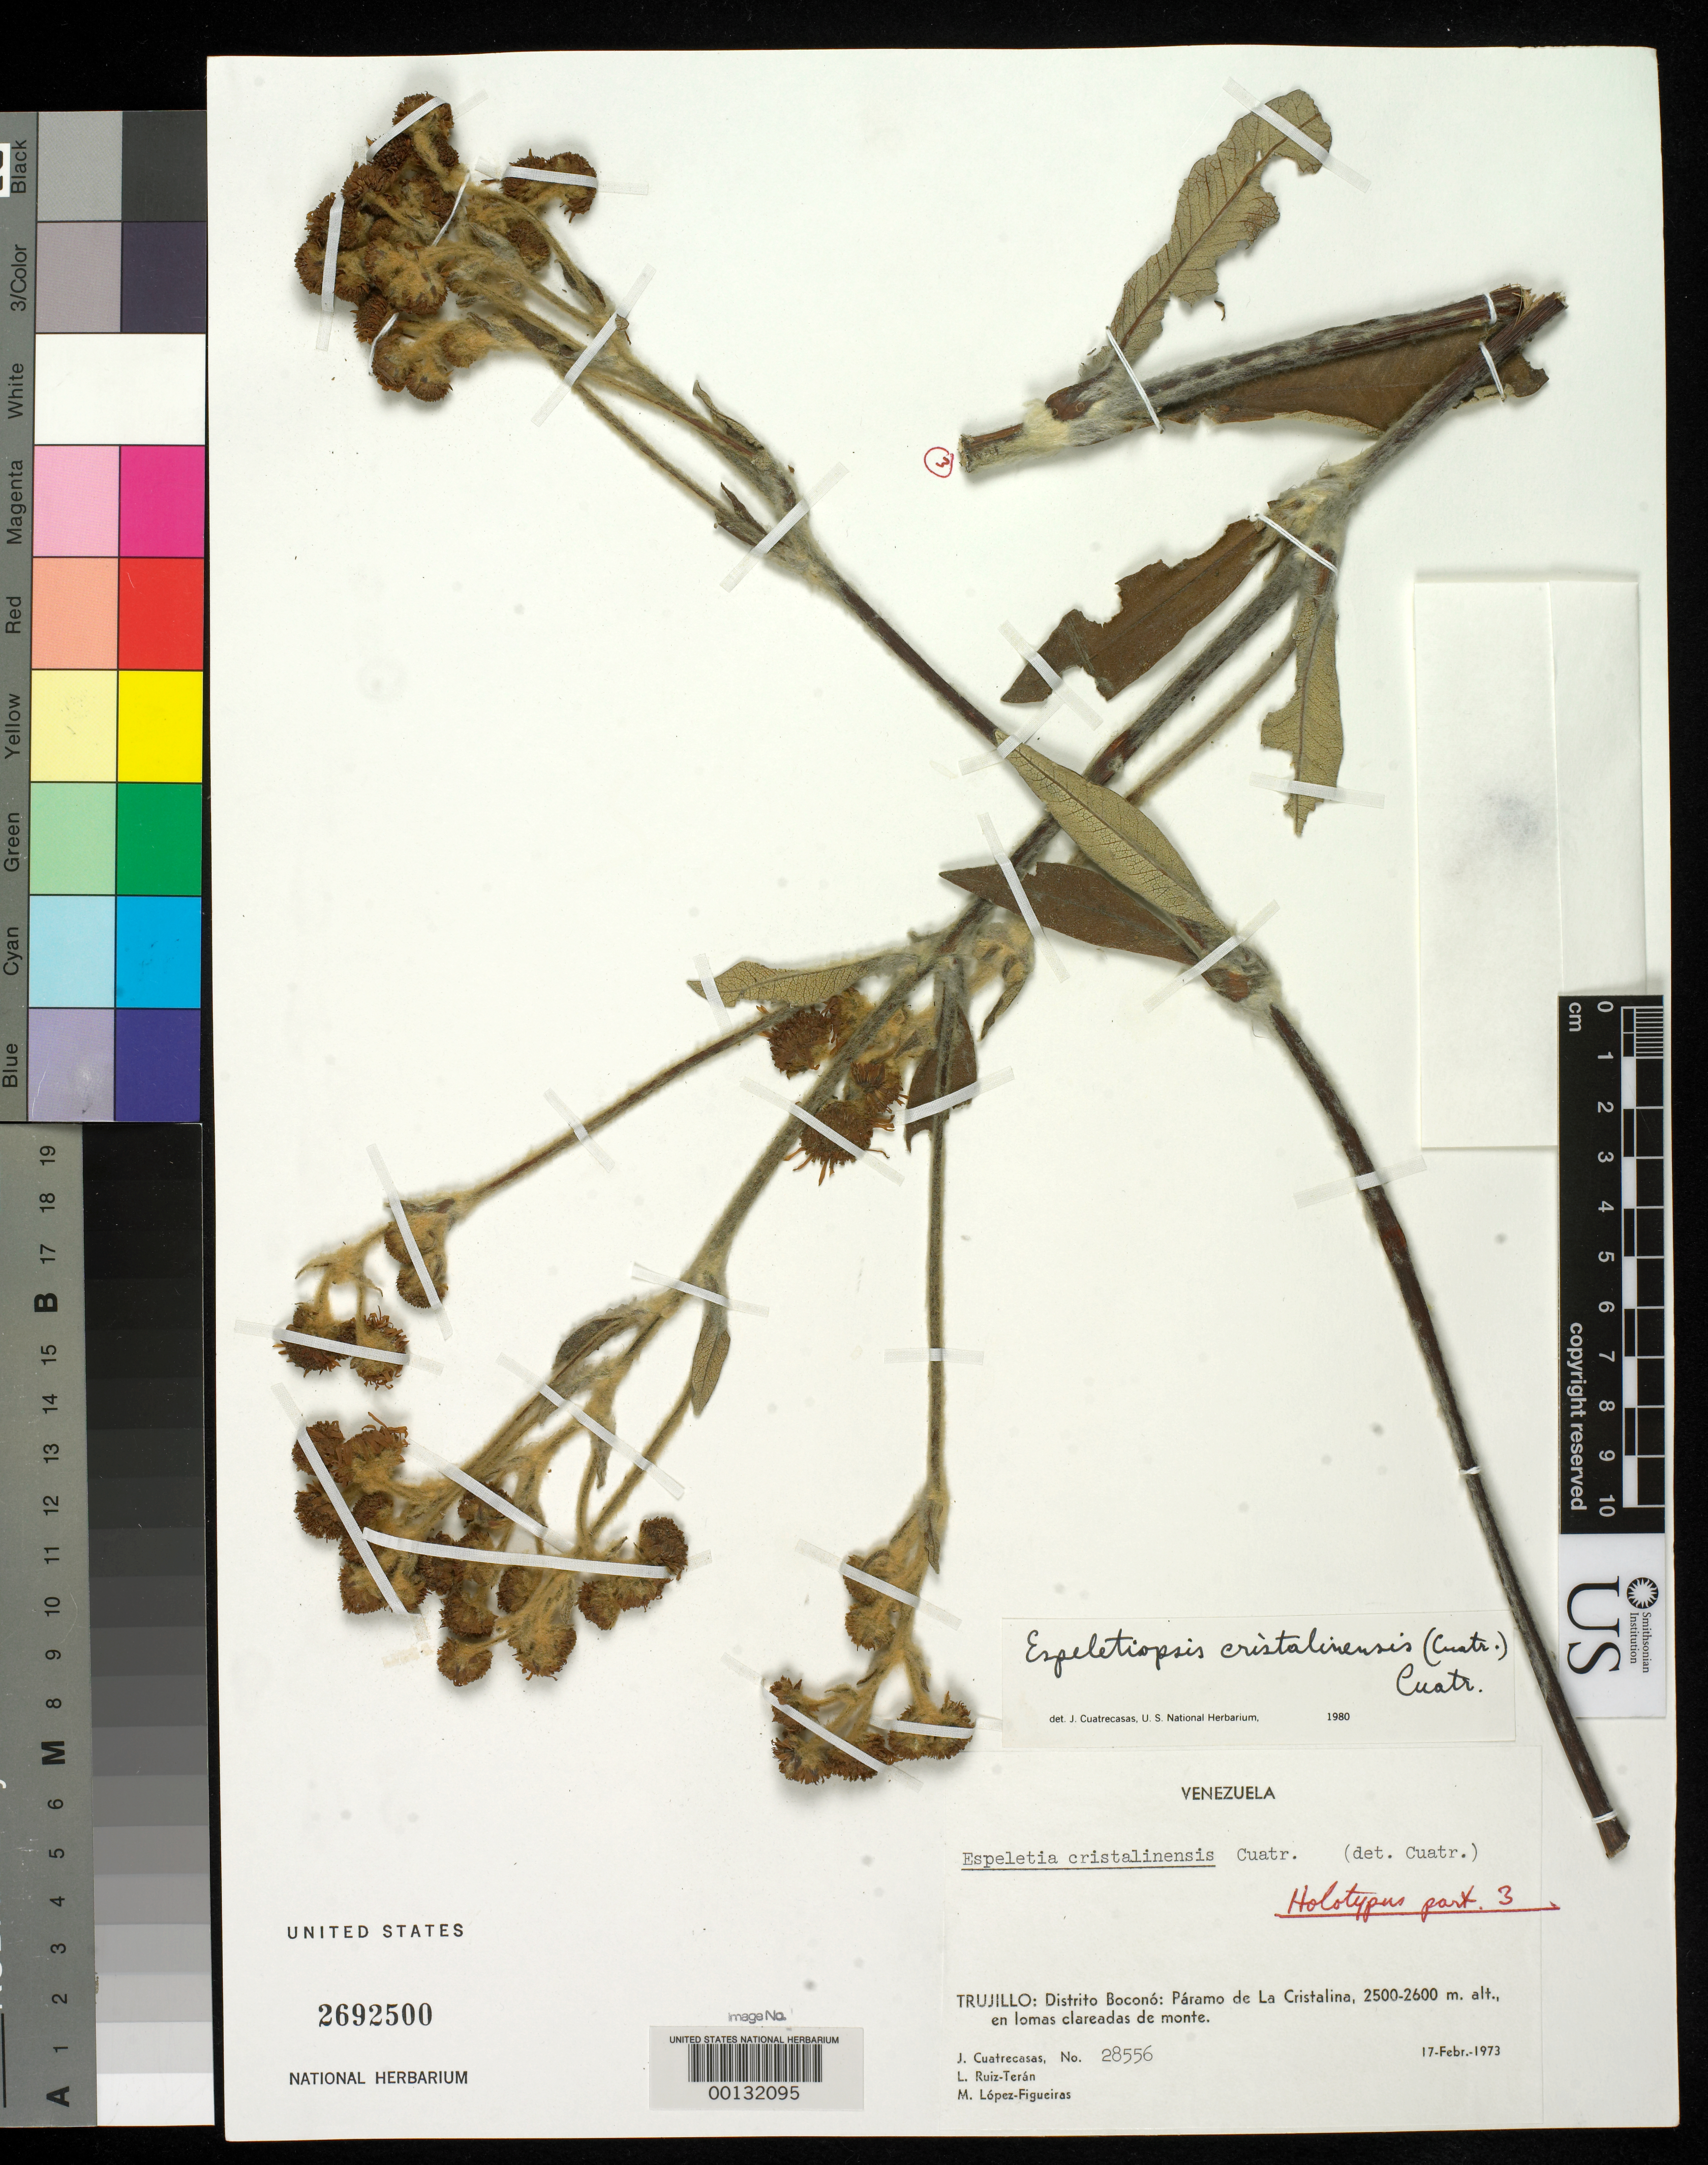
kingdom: Plantae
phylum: Tracheophyta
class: Magnoliopsida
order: Asterales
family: Asteraceae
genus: Espeletia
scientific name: Espeletia cristalinensis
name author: Cuatrec.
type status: Holotype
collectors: J. Cuatrecasas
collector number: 28556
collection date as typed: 17 Feb 1973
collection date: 1973-02-17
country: Venezuela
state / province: Trujillo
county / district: Bocono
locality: Páramo de La Cristalina.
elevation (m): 2500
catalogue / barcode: US 2692500